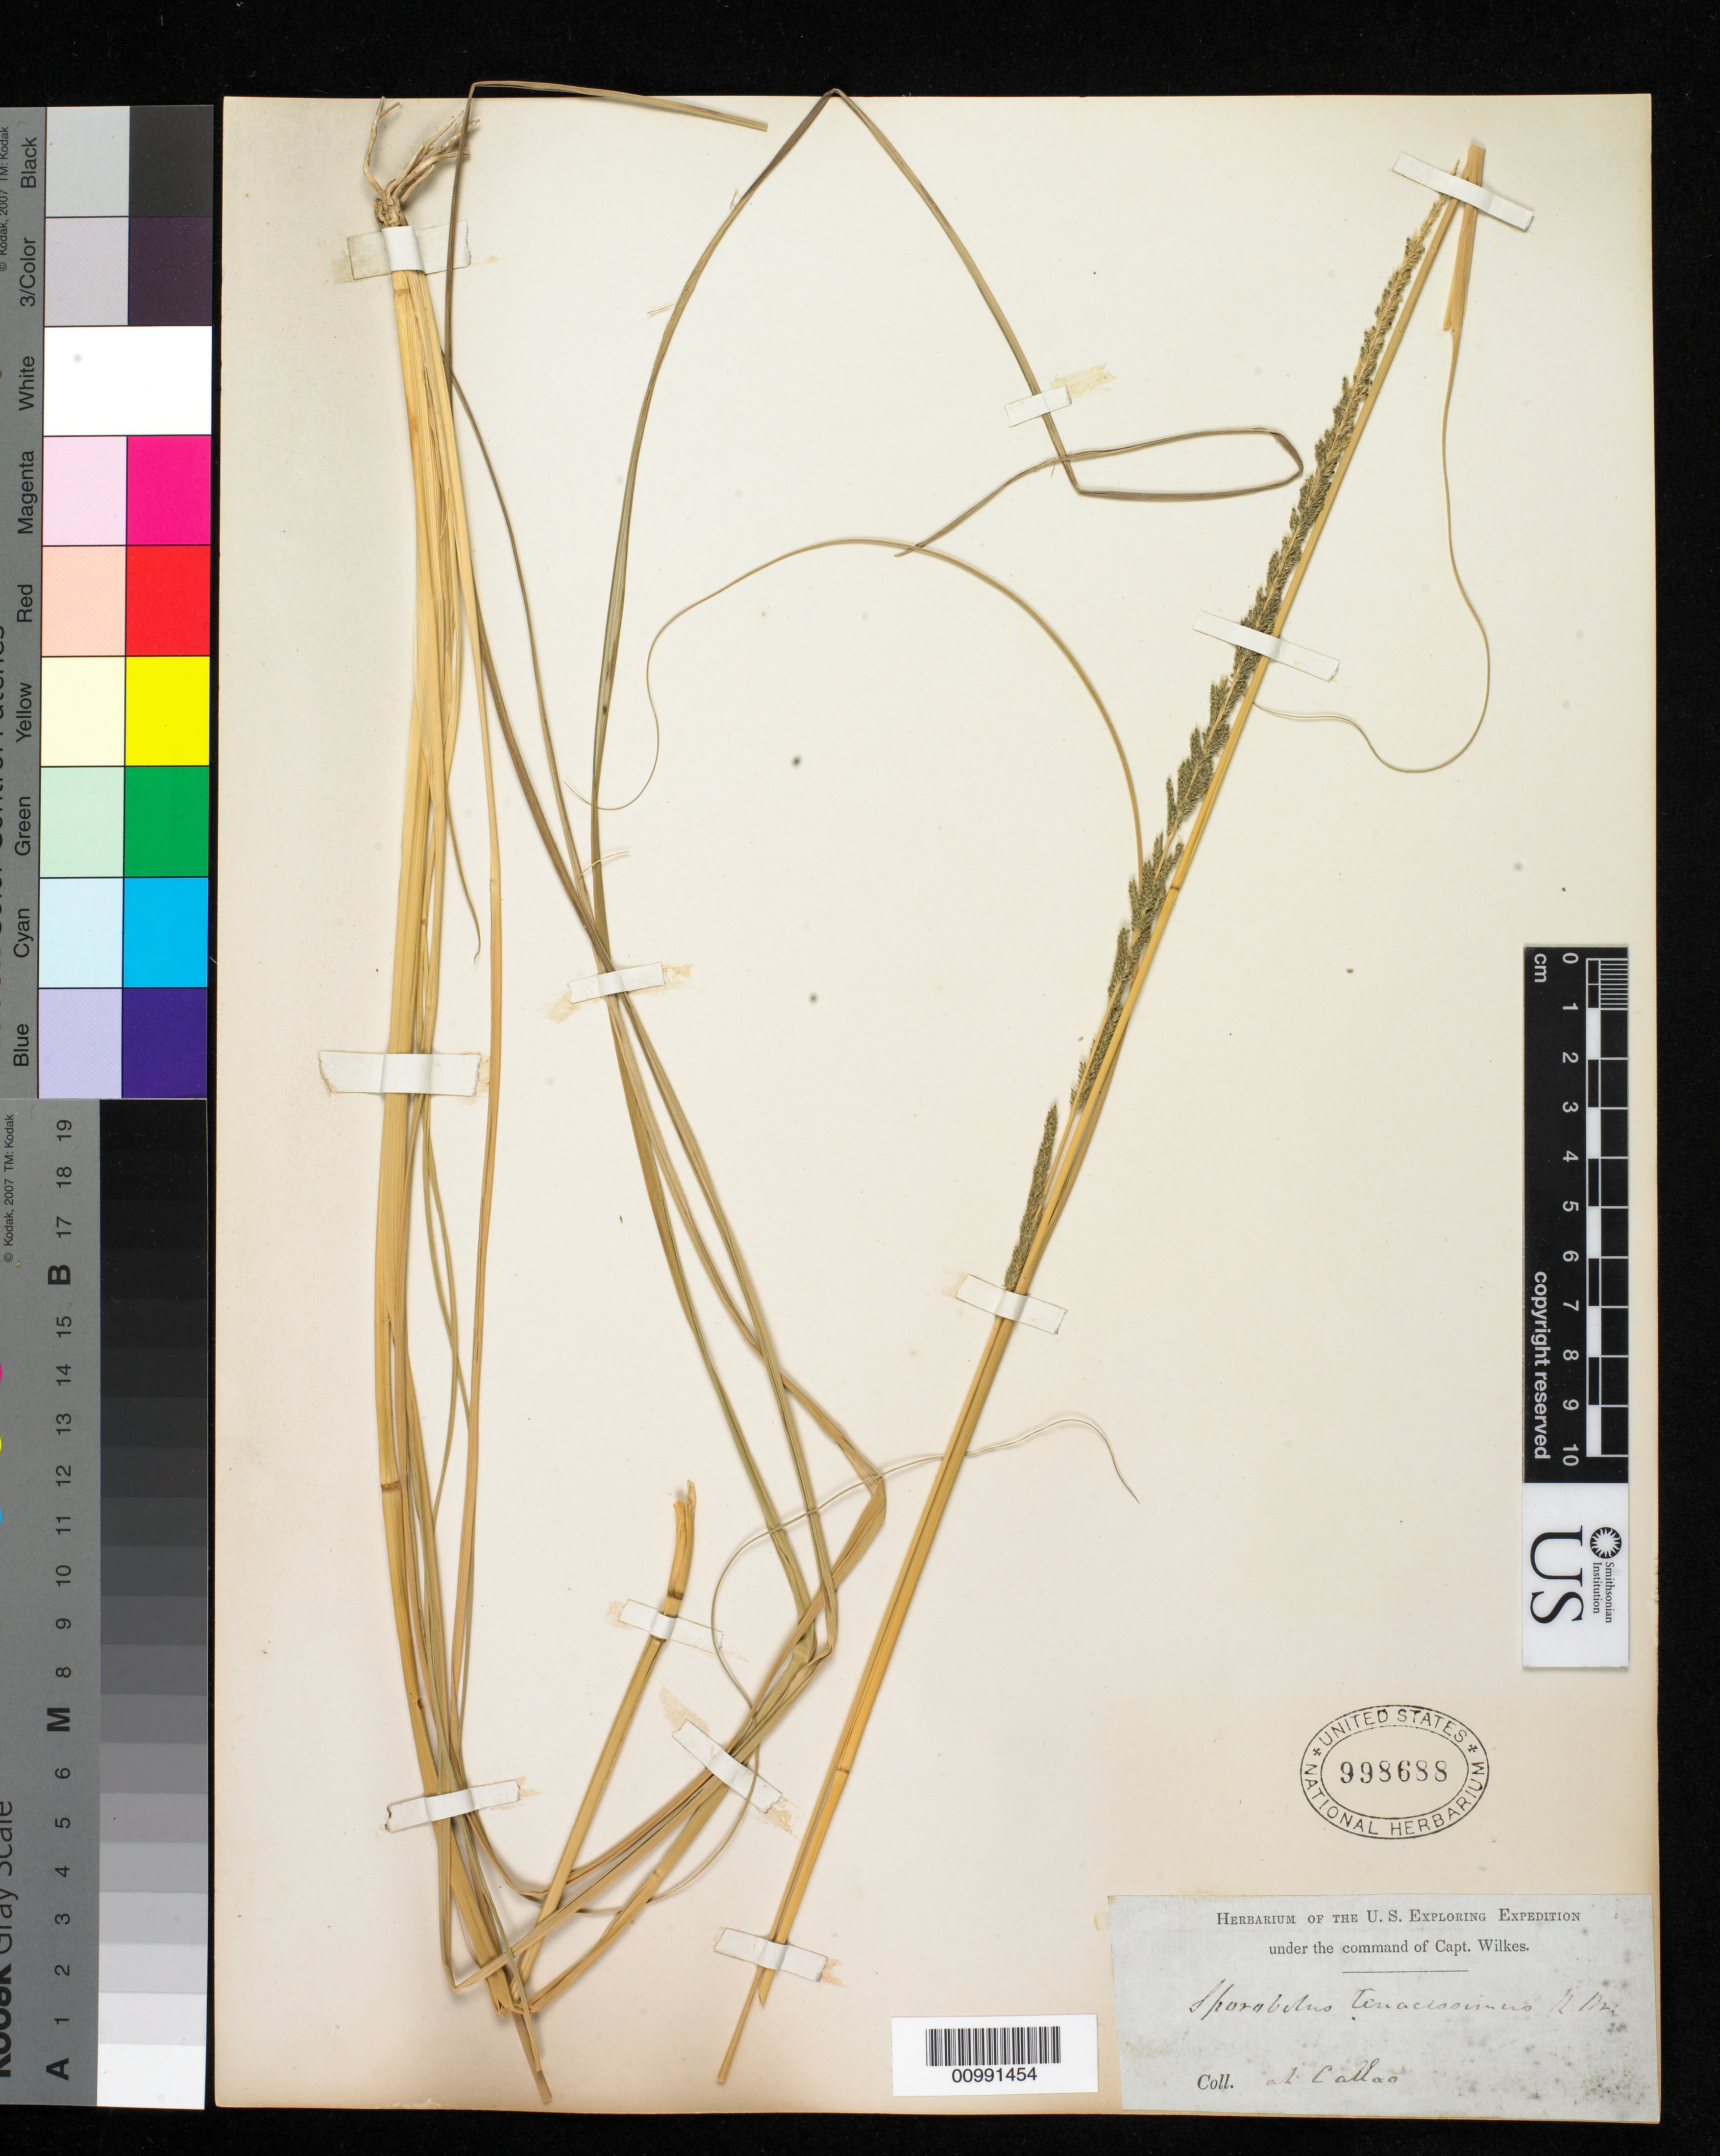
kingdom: Plantae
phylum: Tracheophyta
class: Liliopsida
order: Poales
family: Poaceae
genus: Sporobolus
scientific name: Sporobolus indicus var. exilis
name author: (Trin.) T. Koyama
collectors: Wilkes Explor. Exped.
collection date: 1838/1842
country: Peru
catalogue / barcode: US 998688